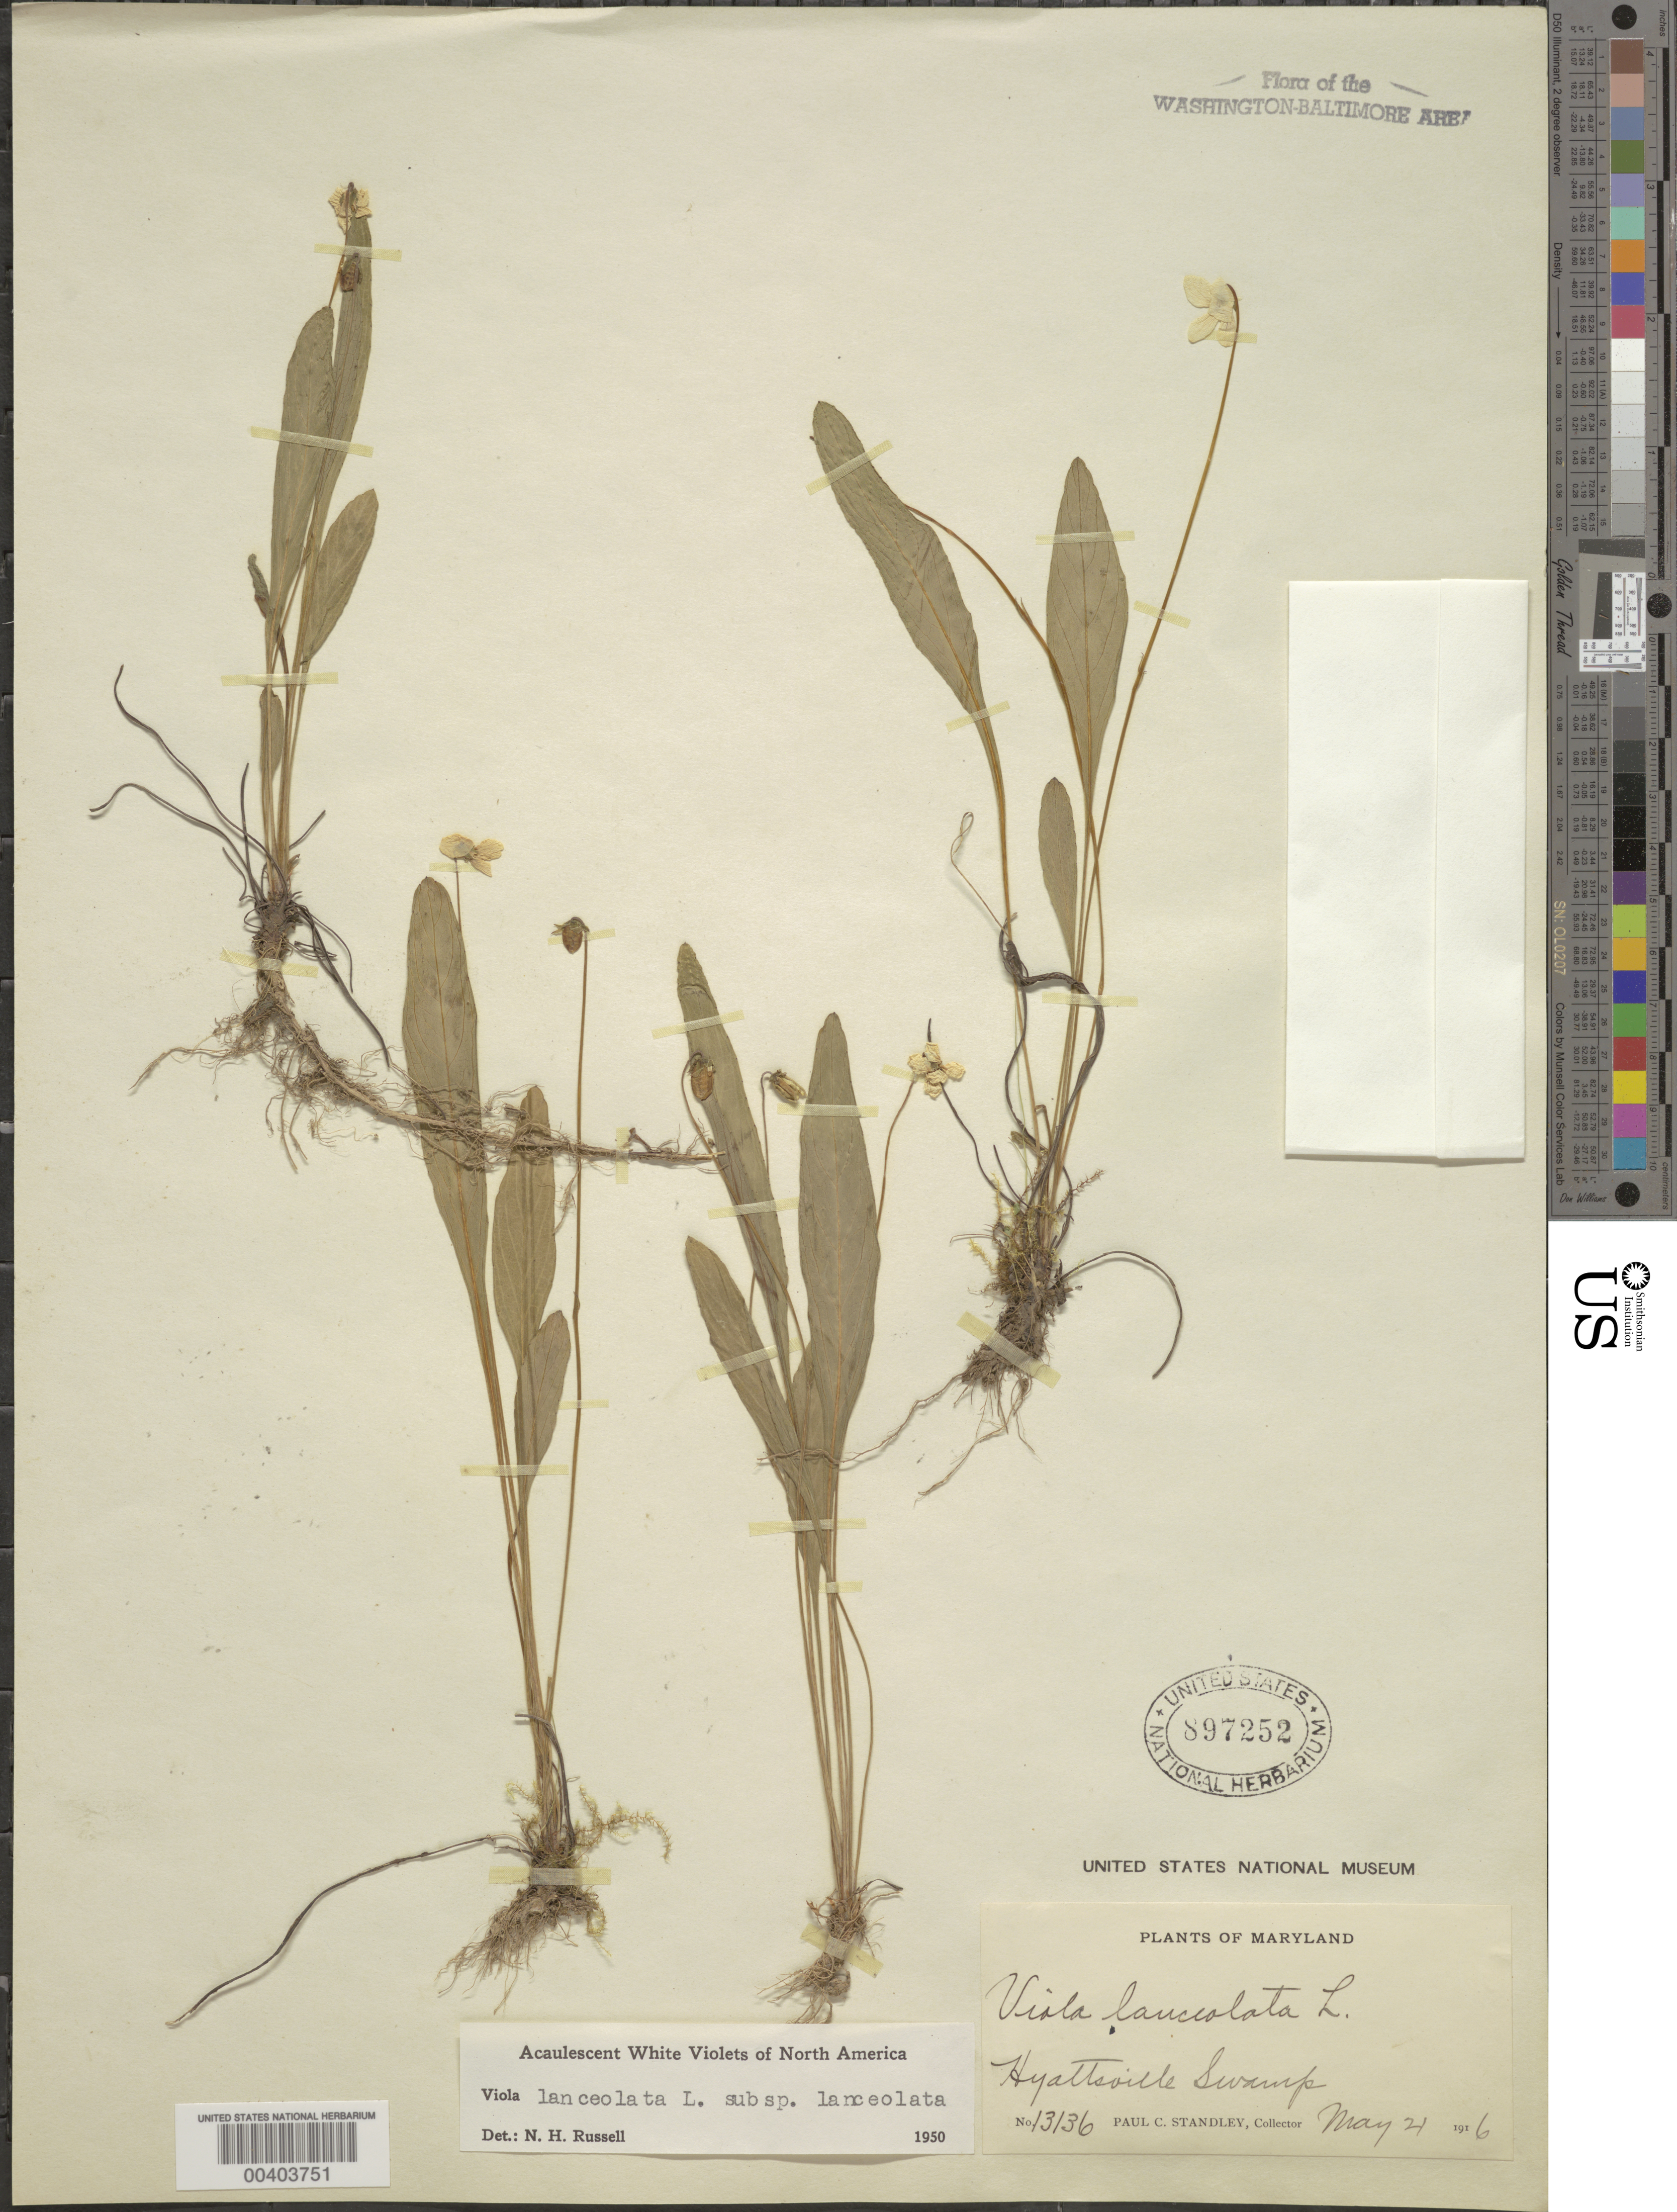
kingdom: Plantae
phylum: Tracheophyta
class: Magnoliopsida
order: Malpighiales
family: Violaceae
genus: Viola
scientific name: Viola lanceolata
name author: L.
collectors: P. C. Standley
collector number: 13136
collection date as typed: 21 May 1916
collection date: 1916-05-21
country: United States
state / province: Maryland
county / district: Prince George's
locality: Hyattsville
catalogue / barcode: US 897252